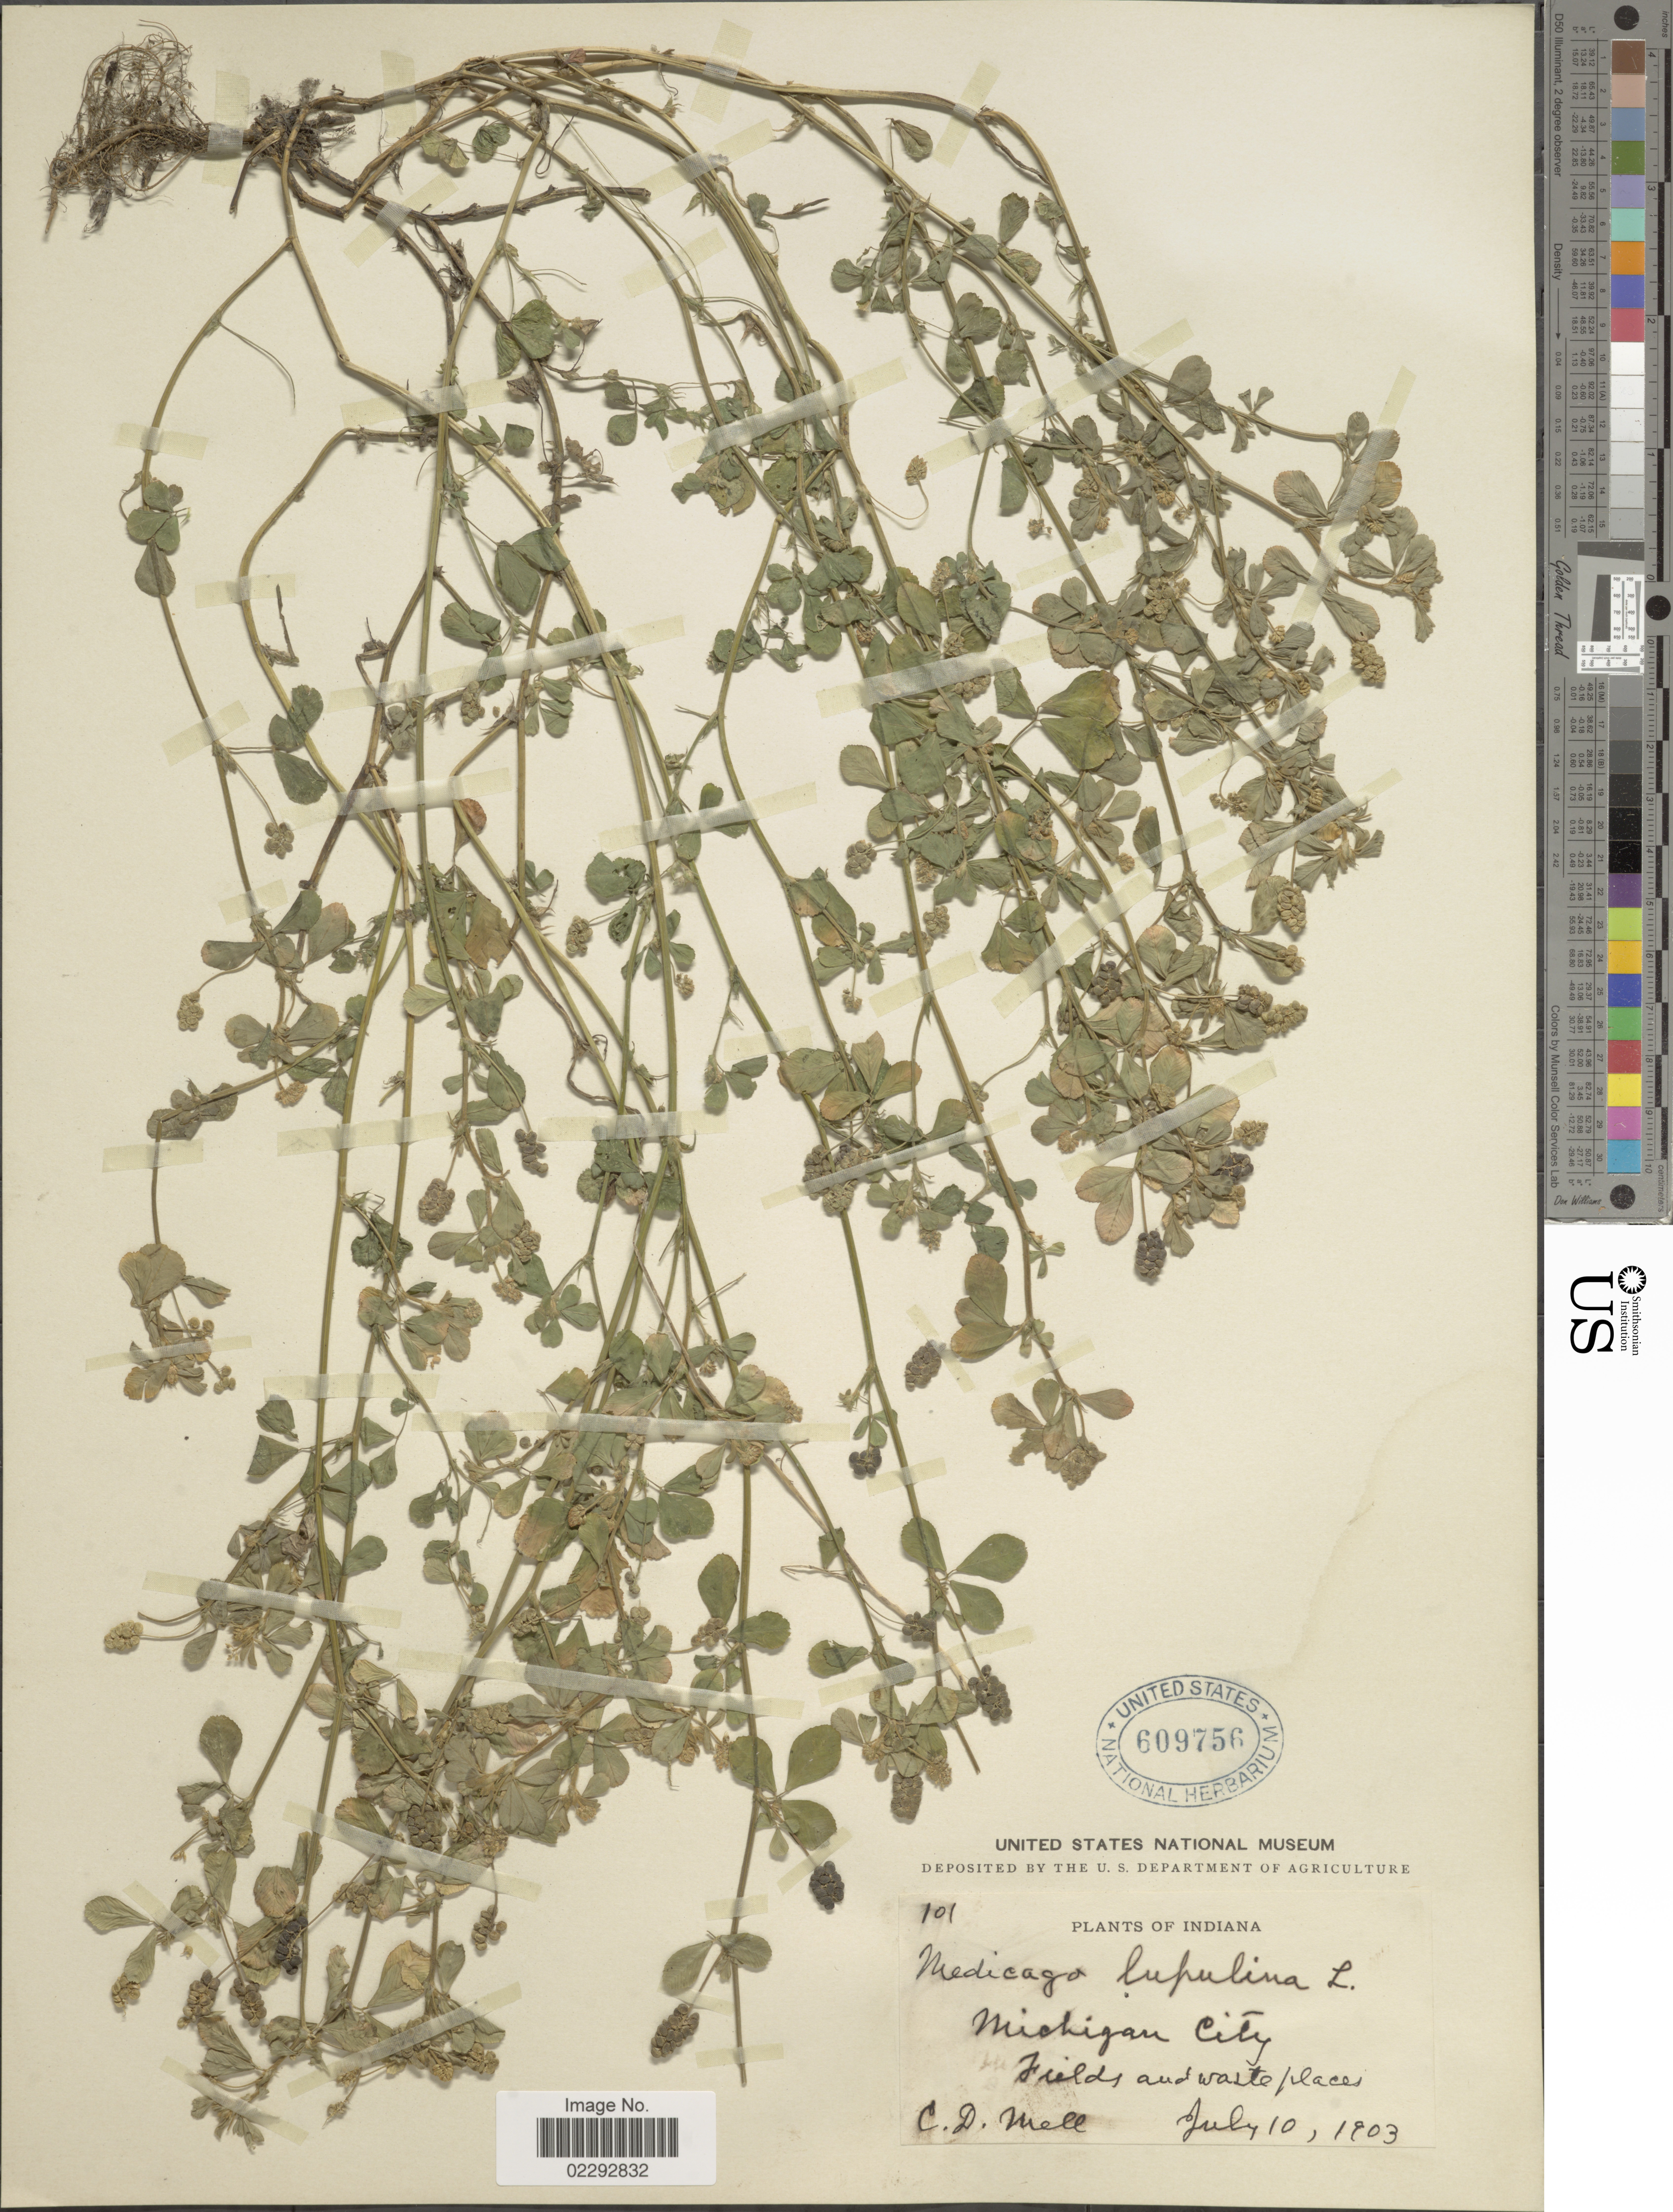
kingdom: Plantae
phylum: Tracheophyta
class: Magnoliopsida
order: Fabales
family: Fabaceae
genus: Medicago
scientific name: Medicago lupulina var. lupulina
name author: L.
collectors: C. D. Mell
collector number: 101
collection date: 1903-07-10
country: United States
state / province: Indiana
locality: Indiana. Michigan City, Fields and waste places.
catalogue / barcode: US 609756